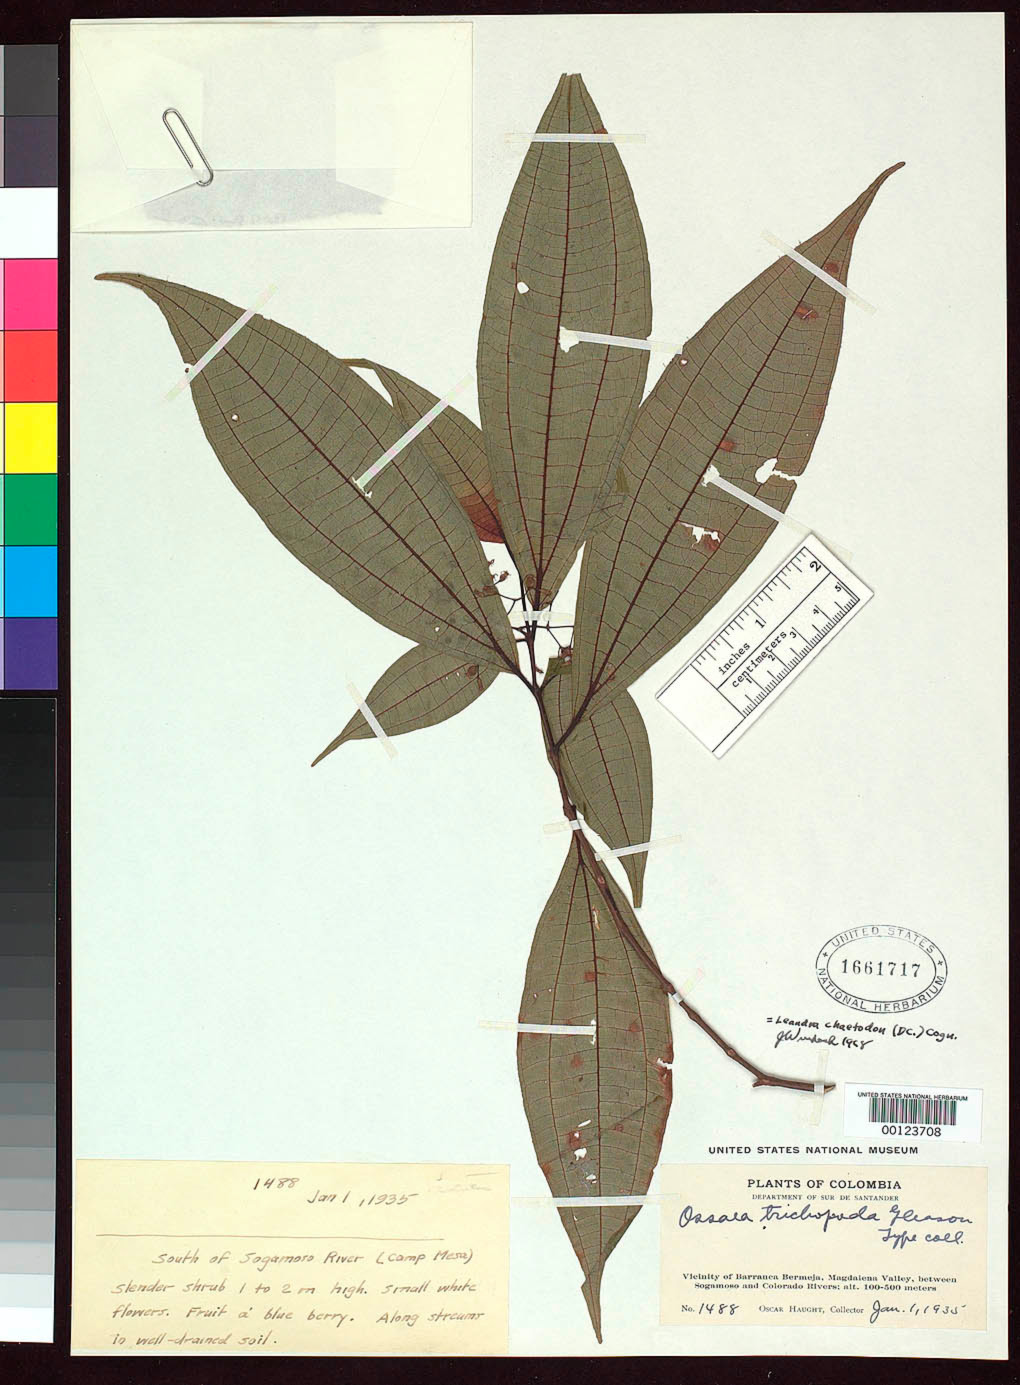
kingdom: Plantae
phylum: Tracheophyta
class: Magnoliopsida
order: Myrtales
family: Melastomataceae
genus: Ossaea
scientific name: Ossaea trichopoda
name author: Gleason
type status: Isotype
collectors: O. L. Haught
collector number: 1488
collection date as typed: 01 Jan 1935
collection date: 1935-01-01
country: Colombia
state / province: Santander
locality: Vicinity of Barrancabermeja, Magdalena Valley, between Sogamosa and Colorado River.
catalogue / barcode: US 1661717